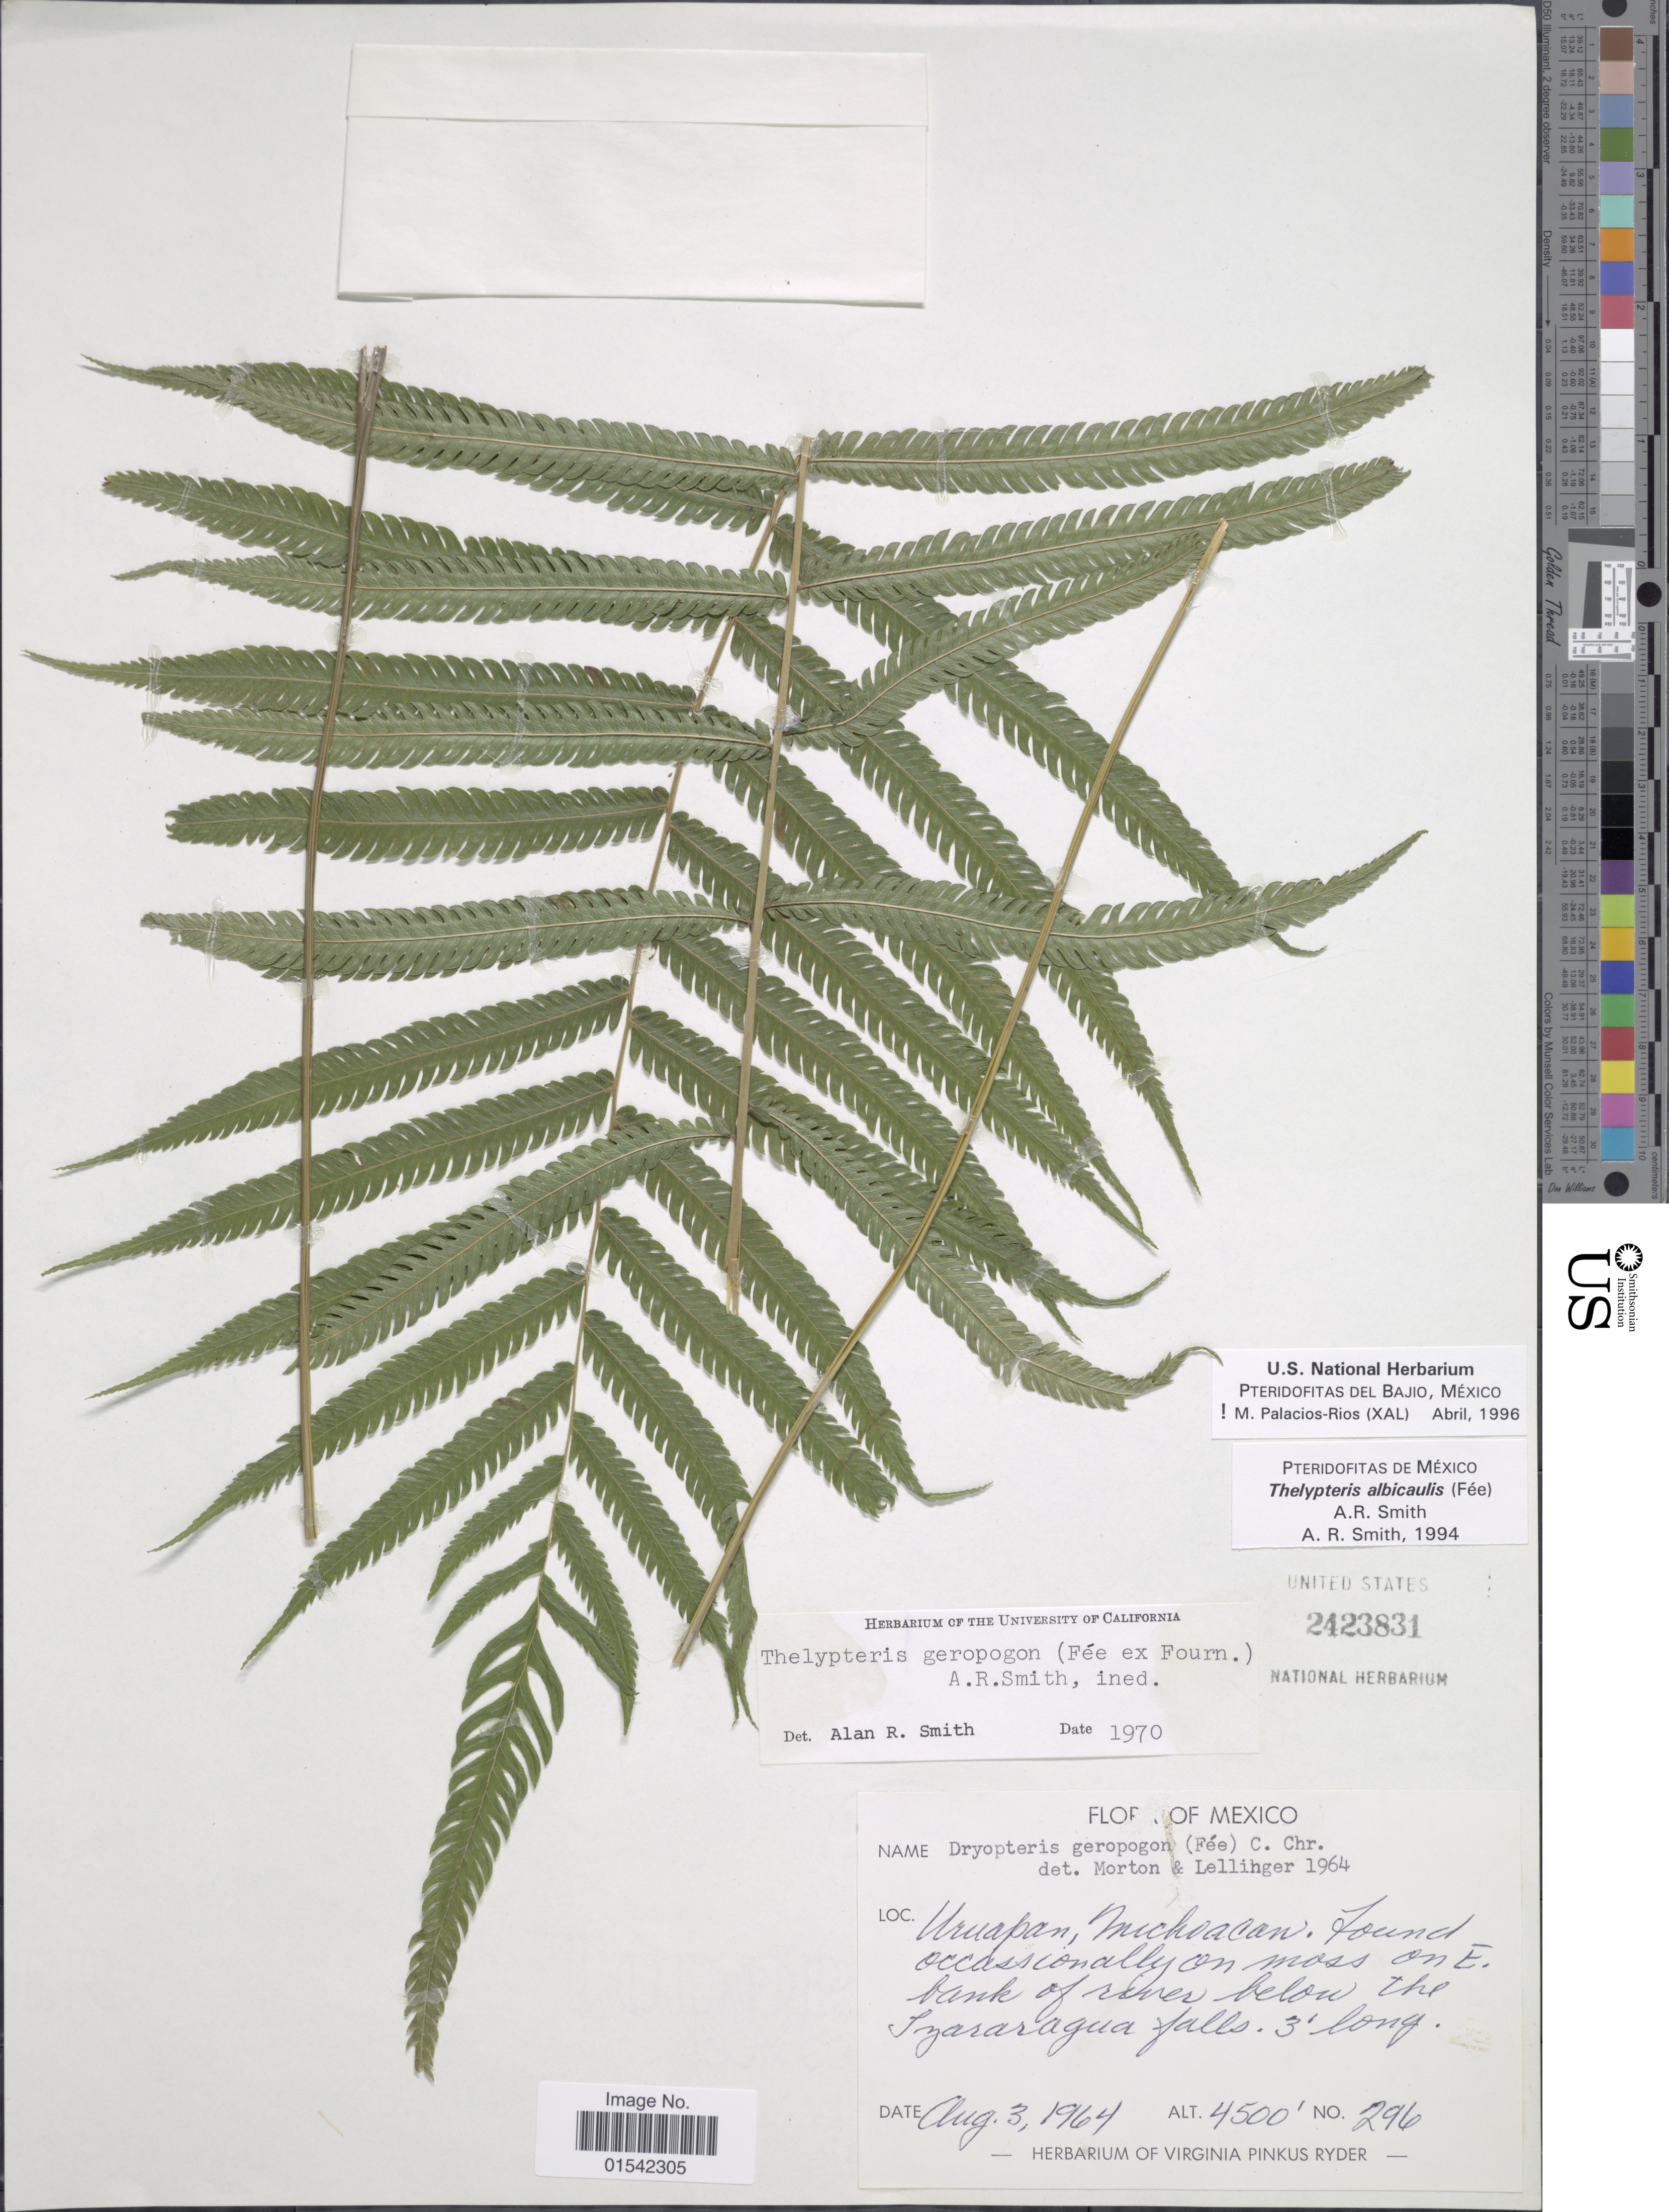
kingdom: Plantae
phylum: Tracheophyta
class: Polypodiopsida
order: Polypodiales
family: Thelypteridaceae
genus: Cyclosorus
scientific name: Cyclosorus albicaulis (Fée) comb. nov., ined 2015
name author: (Fée)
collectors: ex herb. Virginia Pinkus Ryder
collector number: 296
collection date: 1964-08-03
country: Mexico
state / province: Michoacán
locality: Uruapan, found occasionally on moss on E. bank of river below the Inararagua falls [interpreted]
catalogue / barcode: US 2423831